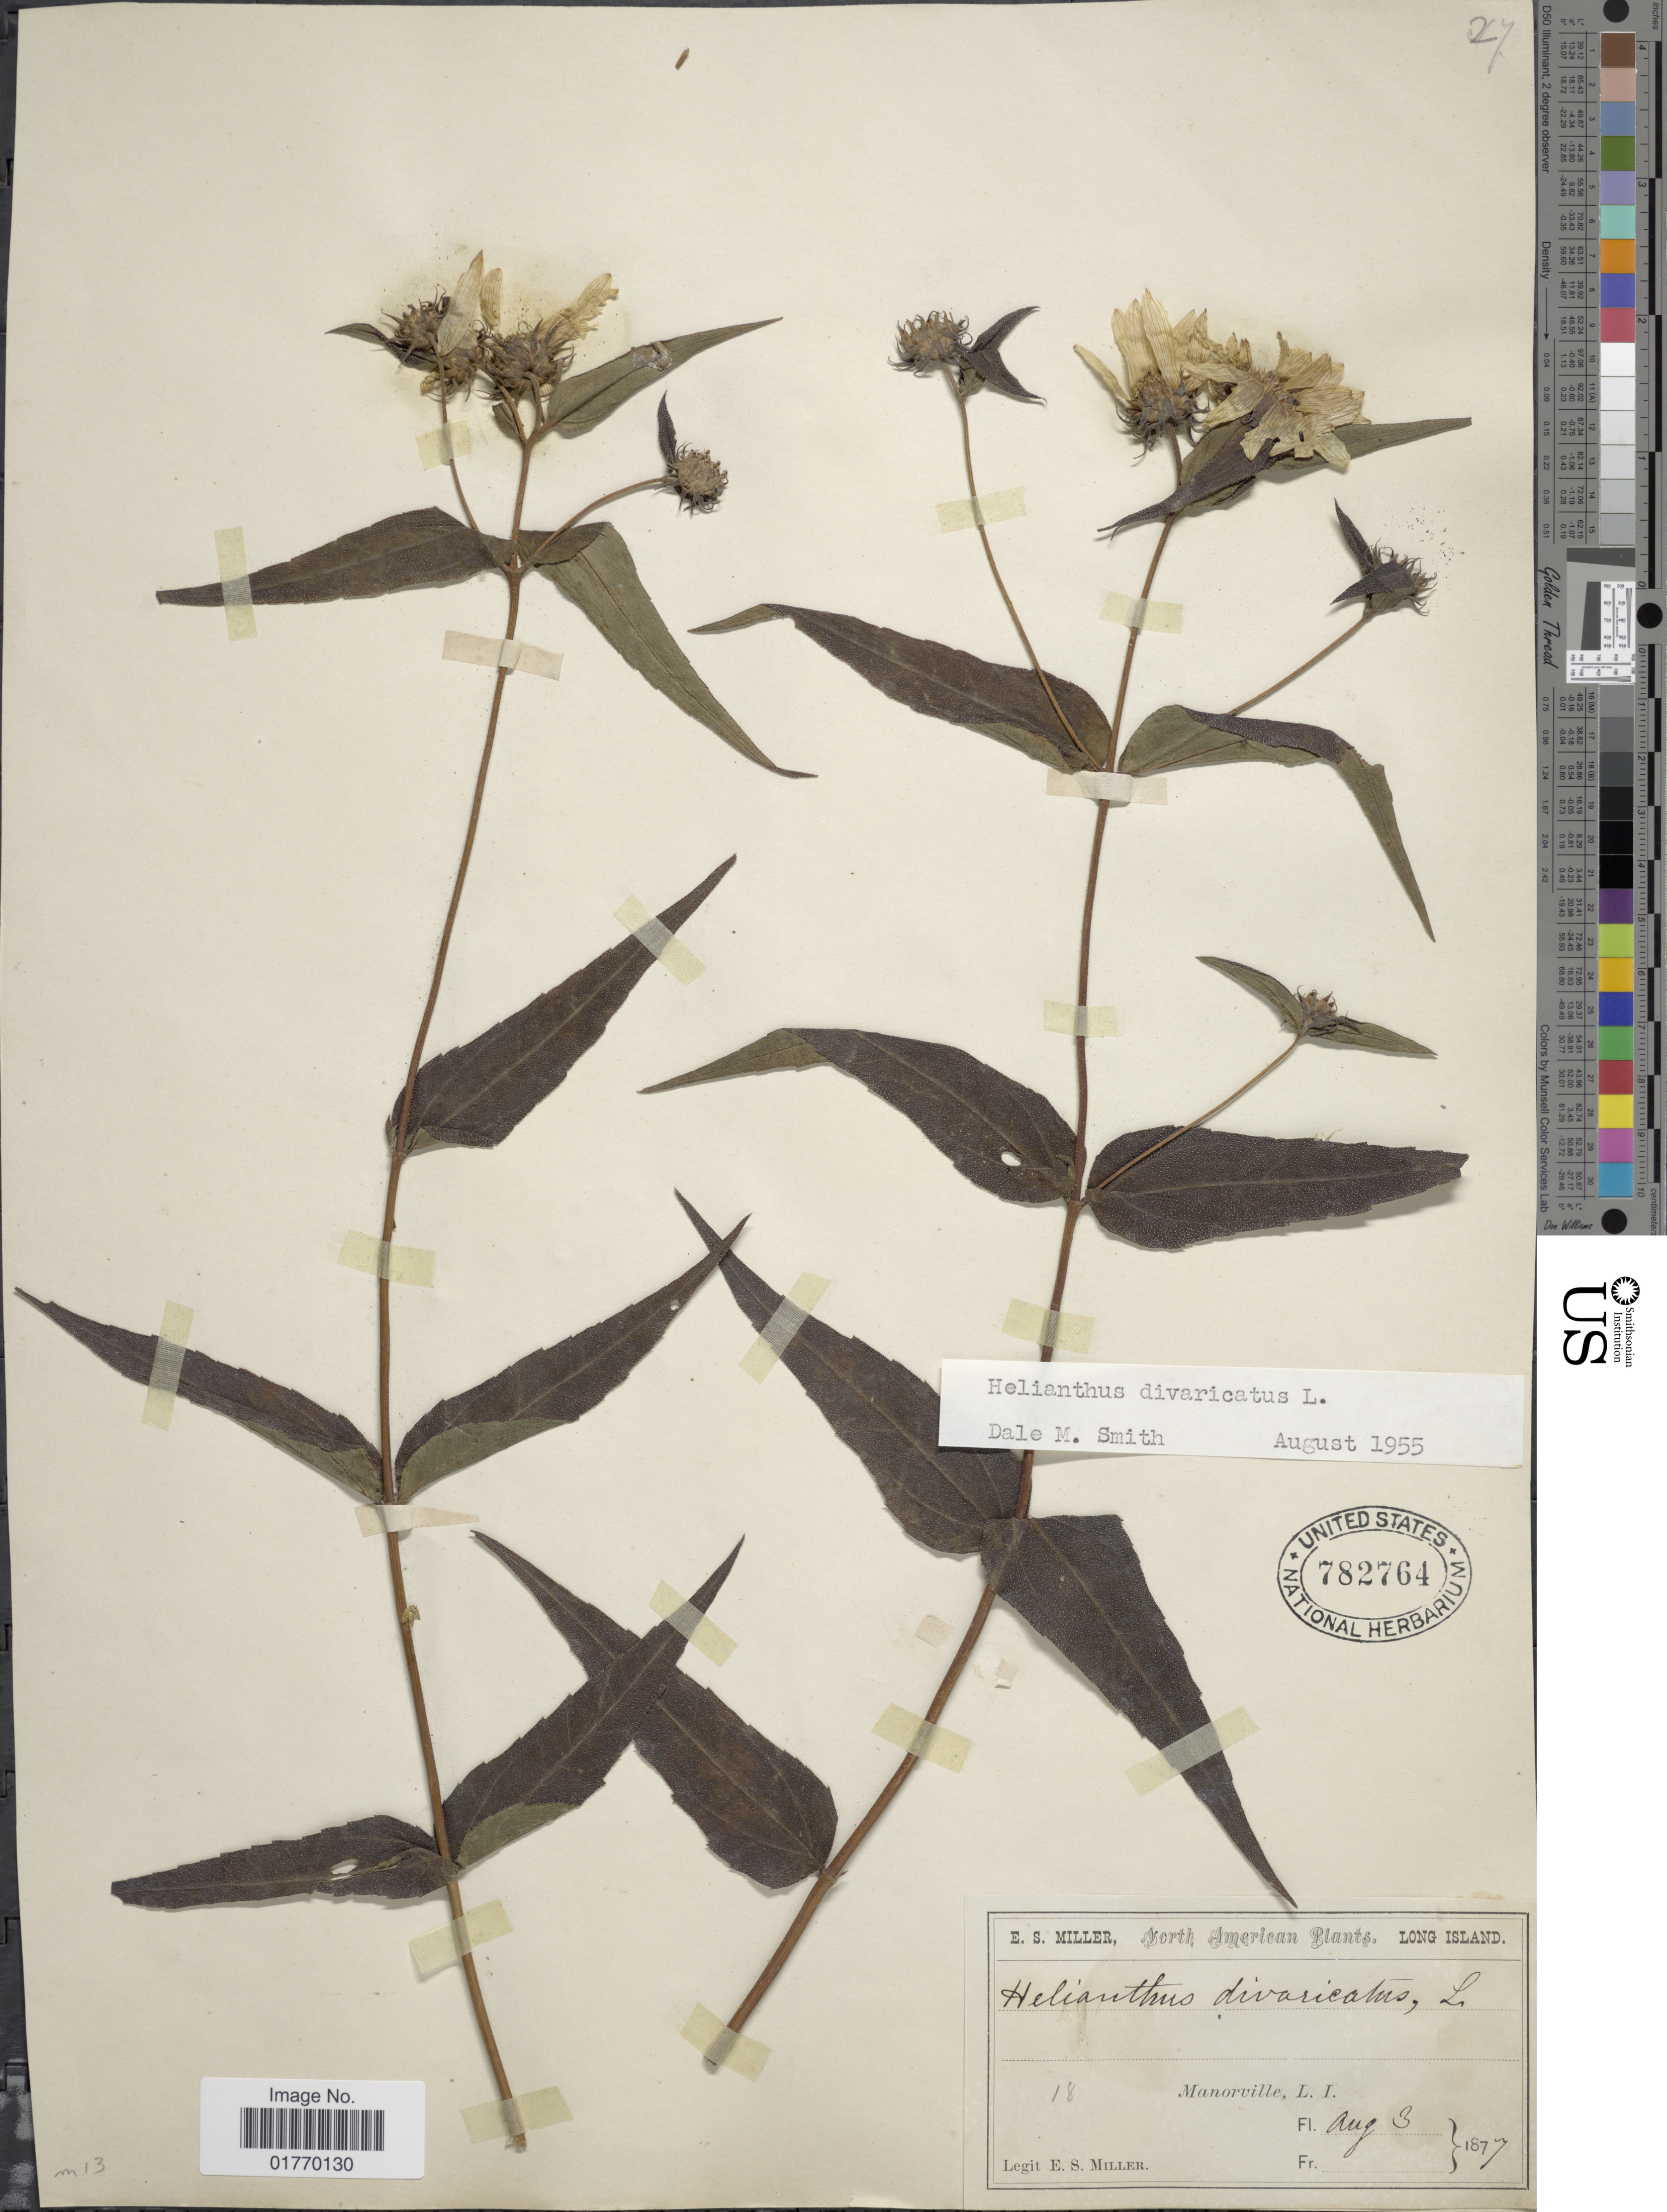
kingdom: Plantae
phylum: Tracheophyta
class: Magnoliopsida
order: Asterales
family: Asteraceae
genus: Helianthus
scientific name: Helianthus divaricatus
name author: L.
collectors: E. S. Miller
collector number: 18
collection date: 1877-08-03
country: United States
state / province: New York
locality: Manorville, L. I.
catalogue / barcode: US 782764